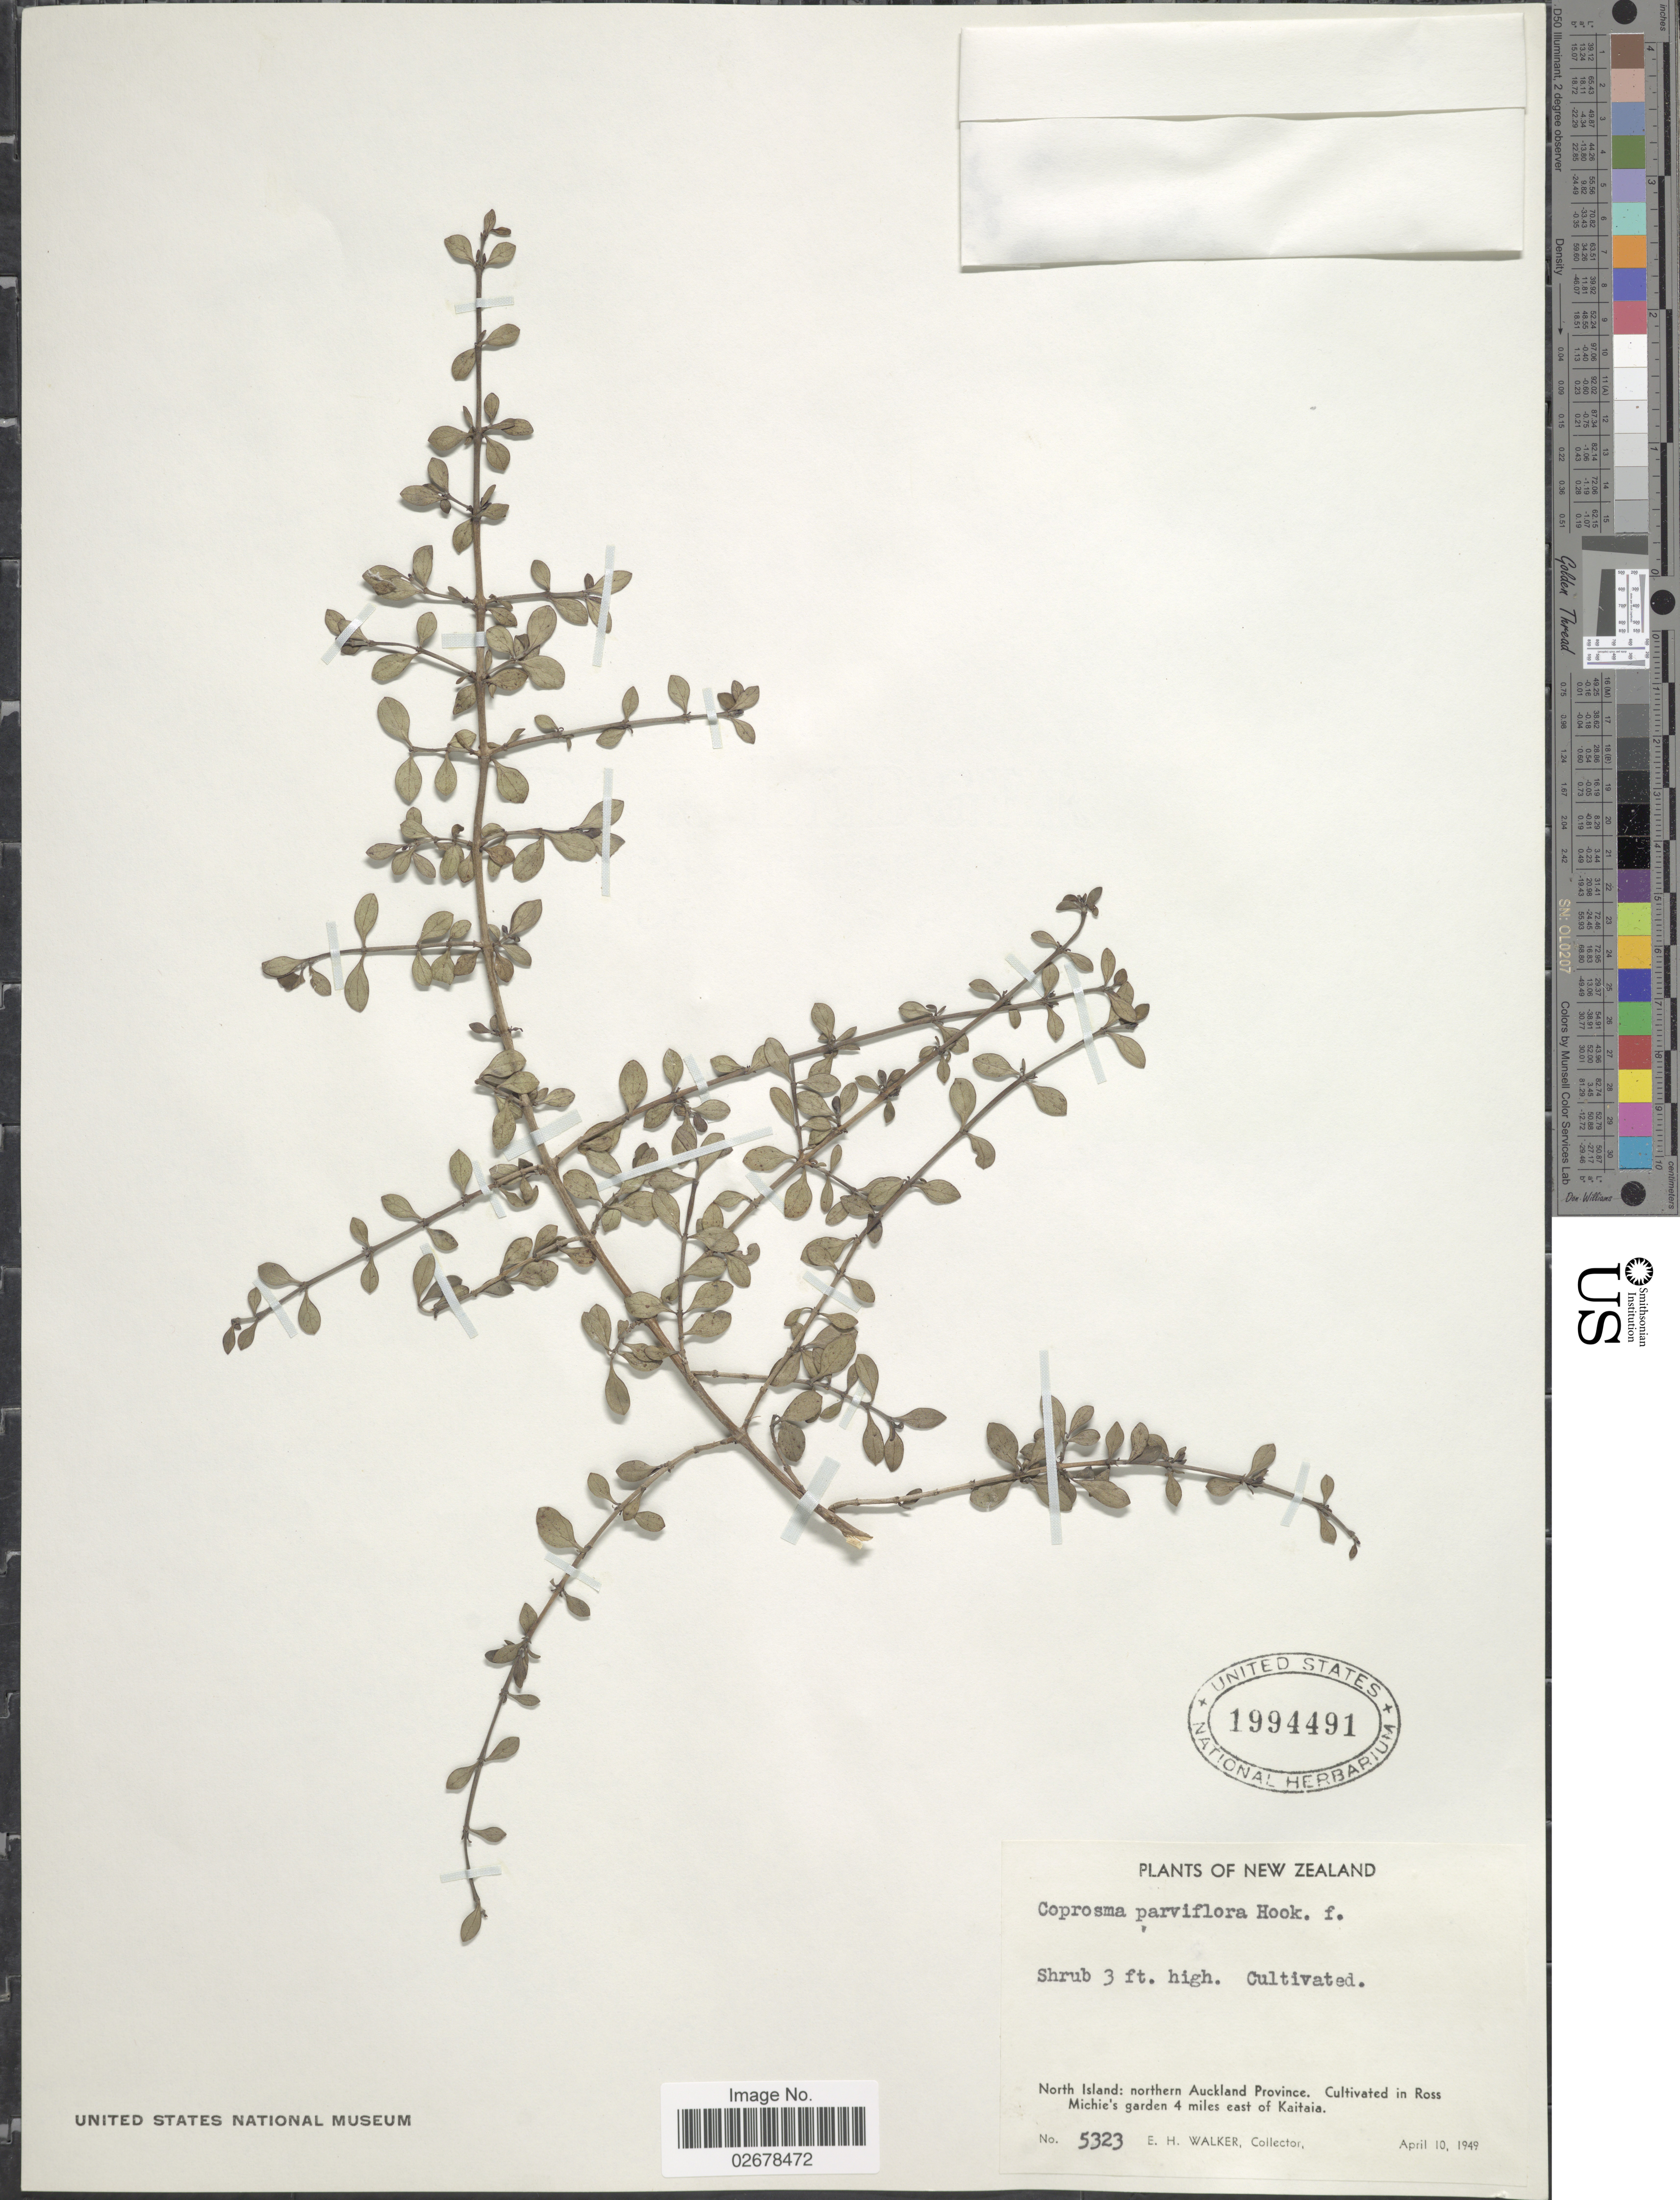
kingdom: Plantae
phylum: Tracheophyta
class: Magnoliopsida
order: Gentianales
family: Rubiaceae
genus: Coprosma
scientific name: Coprosma parviflora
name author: Hook. f.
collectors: E. H. Walker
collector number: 5323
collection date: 1949-04-10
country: New Zealand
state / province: Auckland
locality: North Island: northern Auckland, cultivated in Ross Michie's garden 4 miles east of Kaitaia.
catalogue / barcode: US 1994491